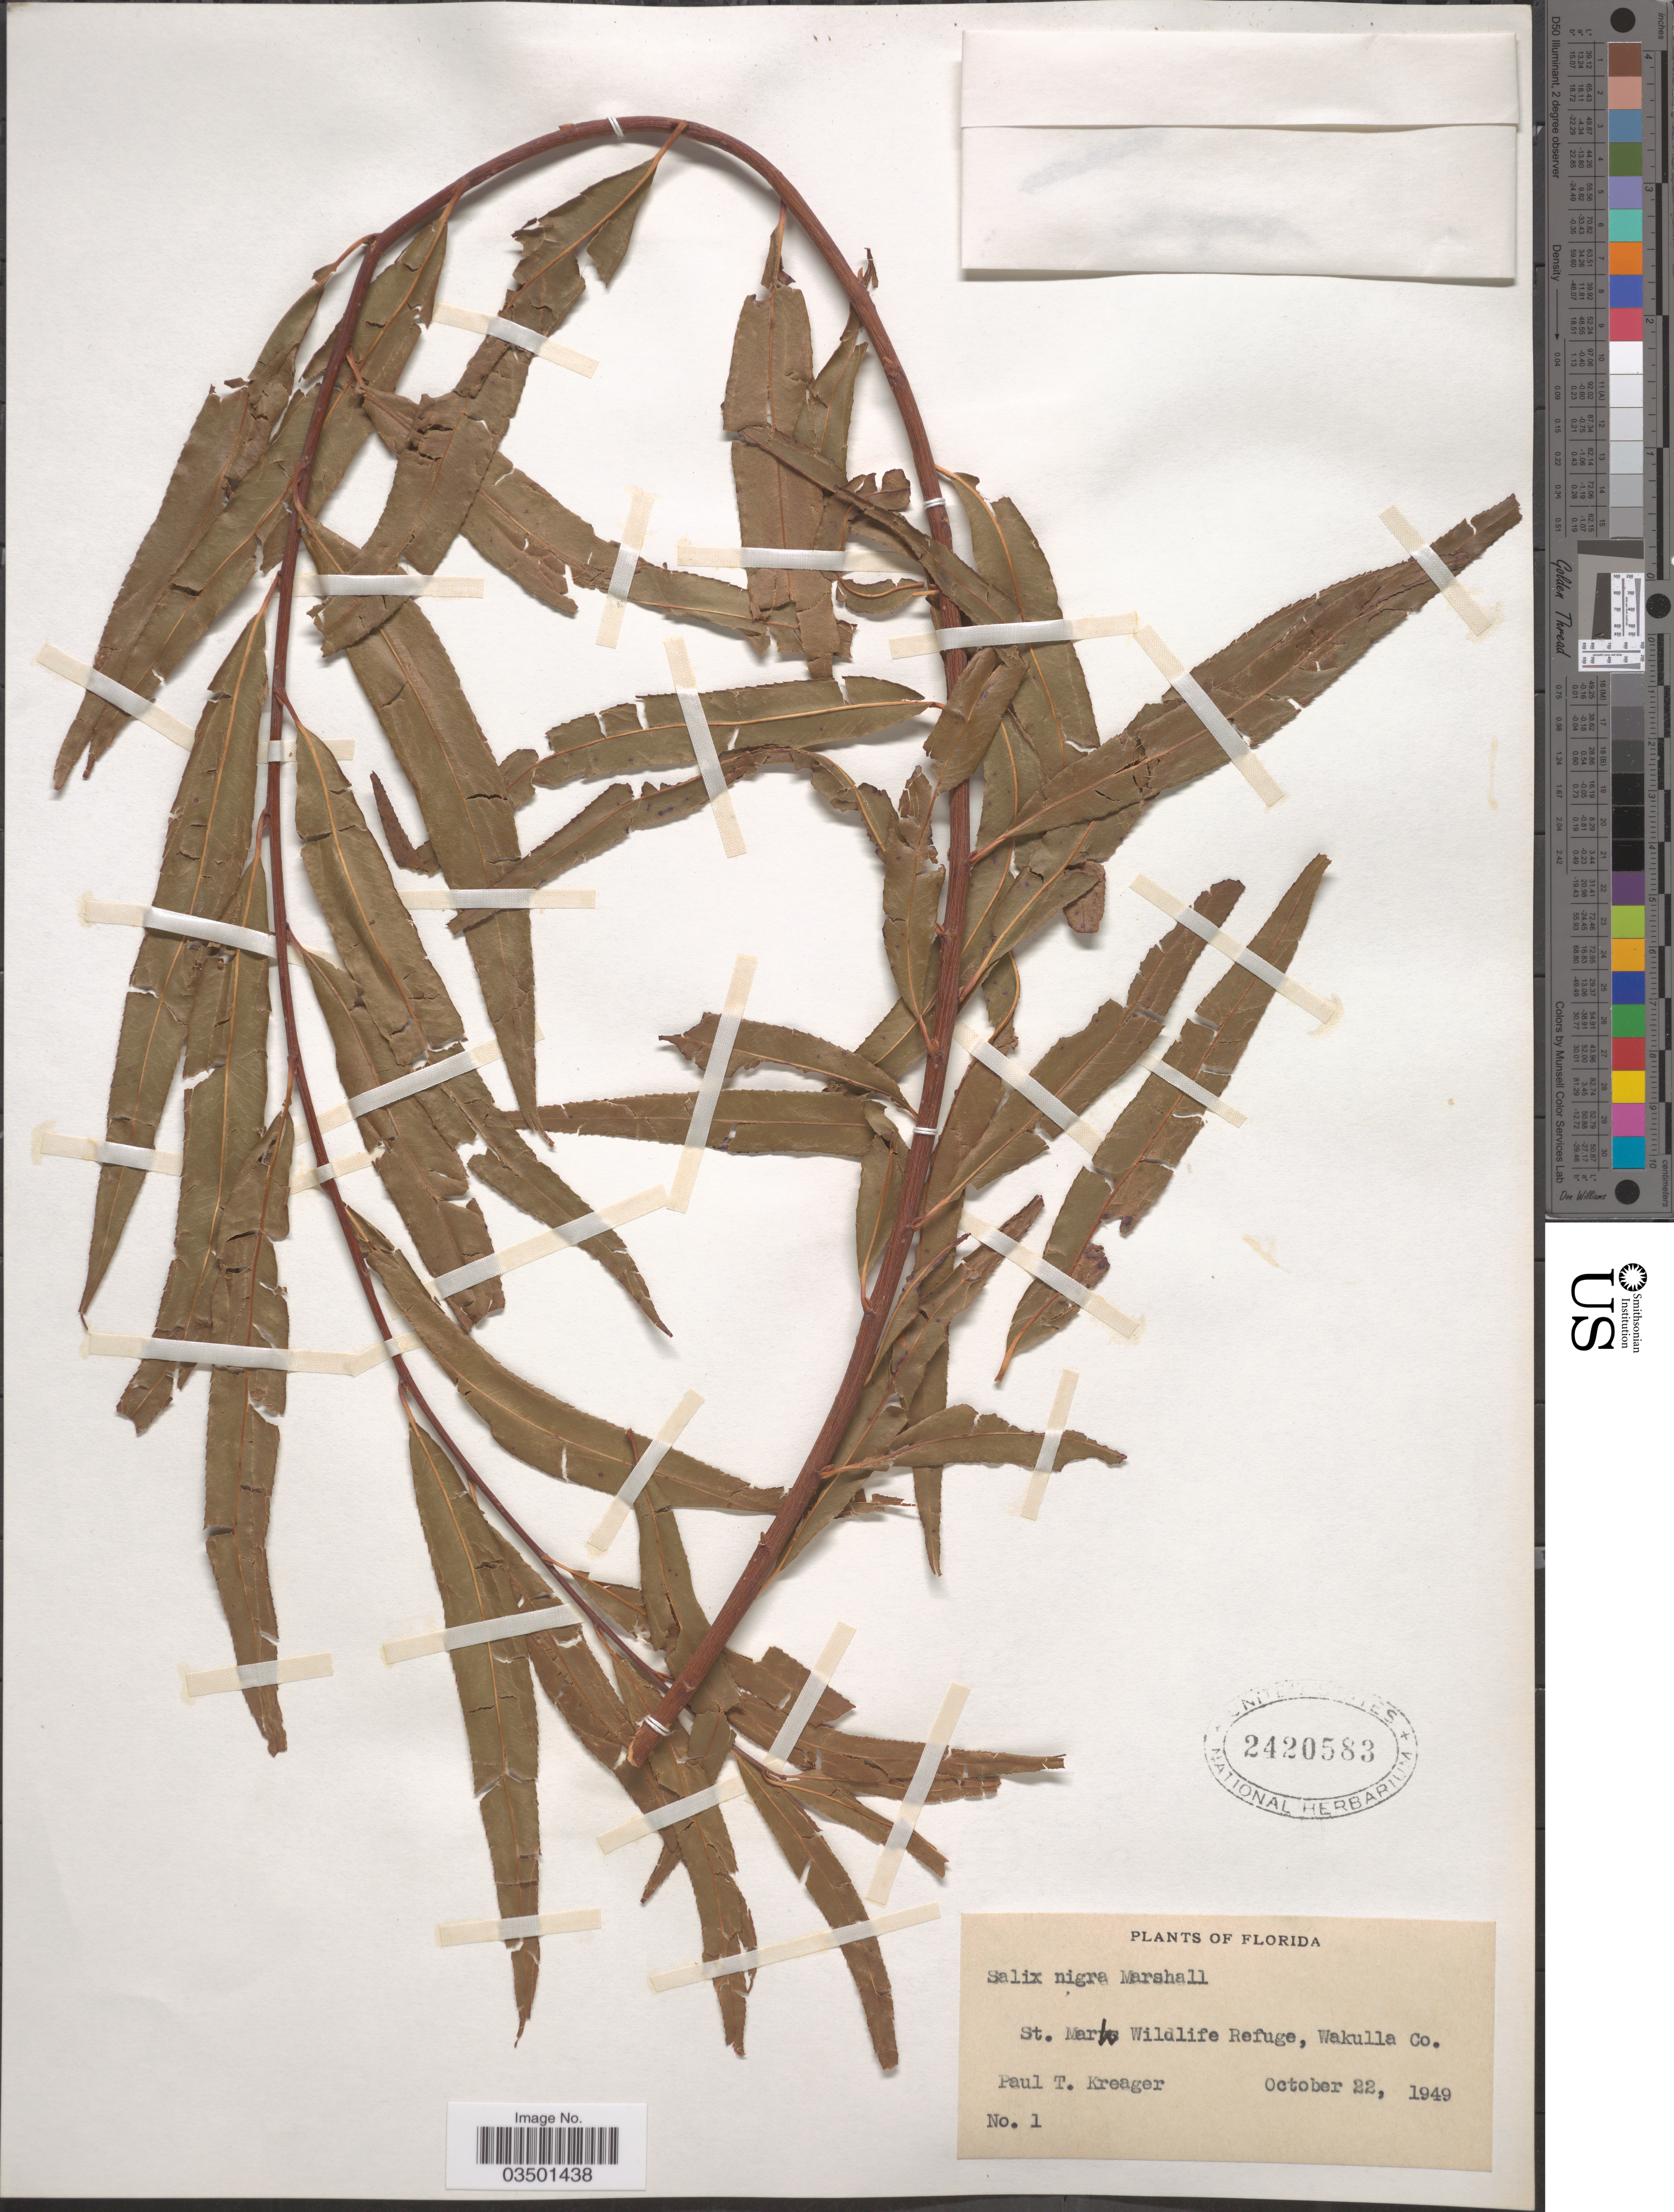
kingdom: Plantae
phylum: Tracheophyta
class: Magnoliopsida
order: Malpighiales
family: Salicaceae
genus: Salix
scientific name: Salix nigra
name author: Marshall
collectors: P. Kreager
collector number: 1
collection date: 1949-10-22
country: United States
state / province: Florida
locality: St. Marks Wildlife Refuge, Wakulla Co.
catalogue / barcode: US 2420583